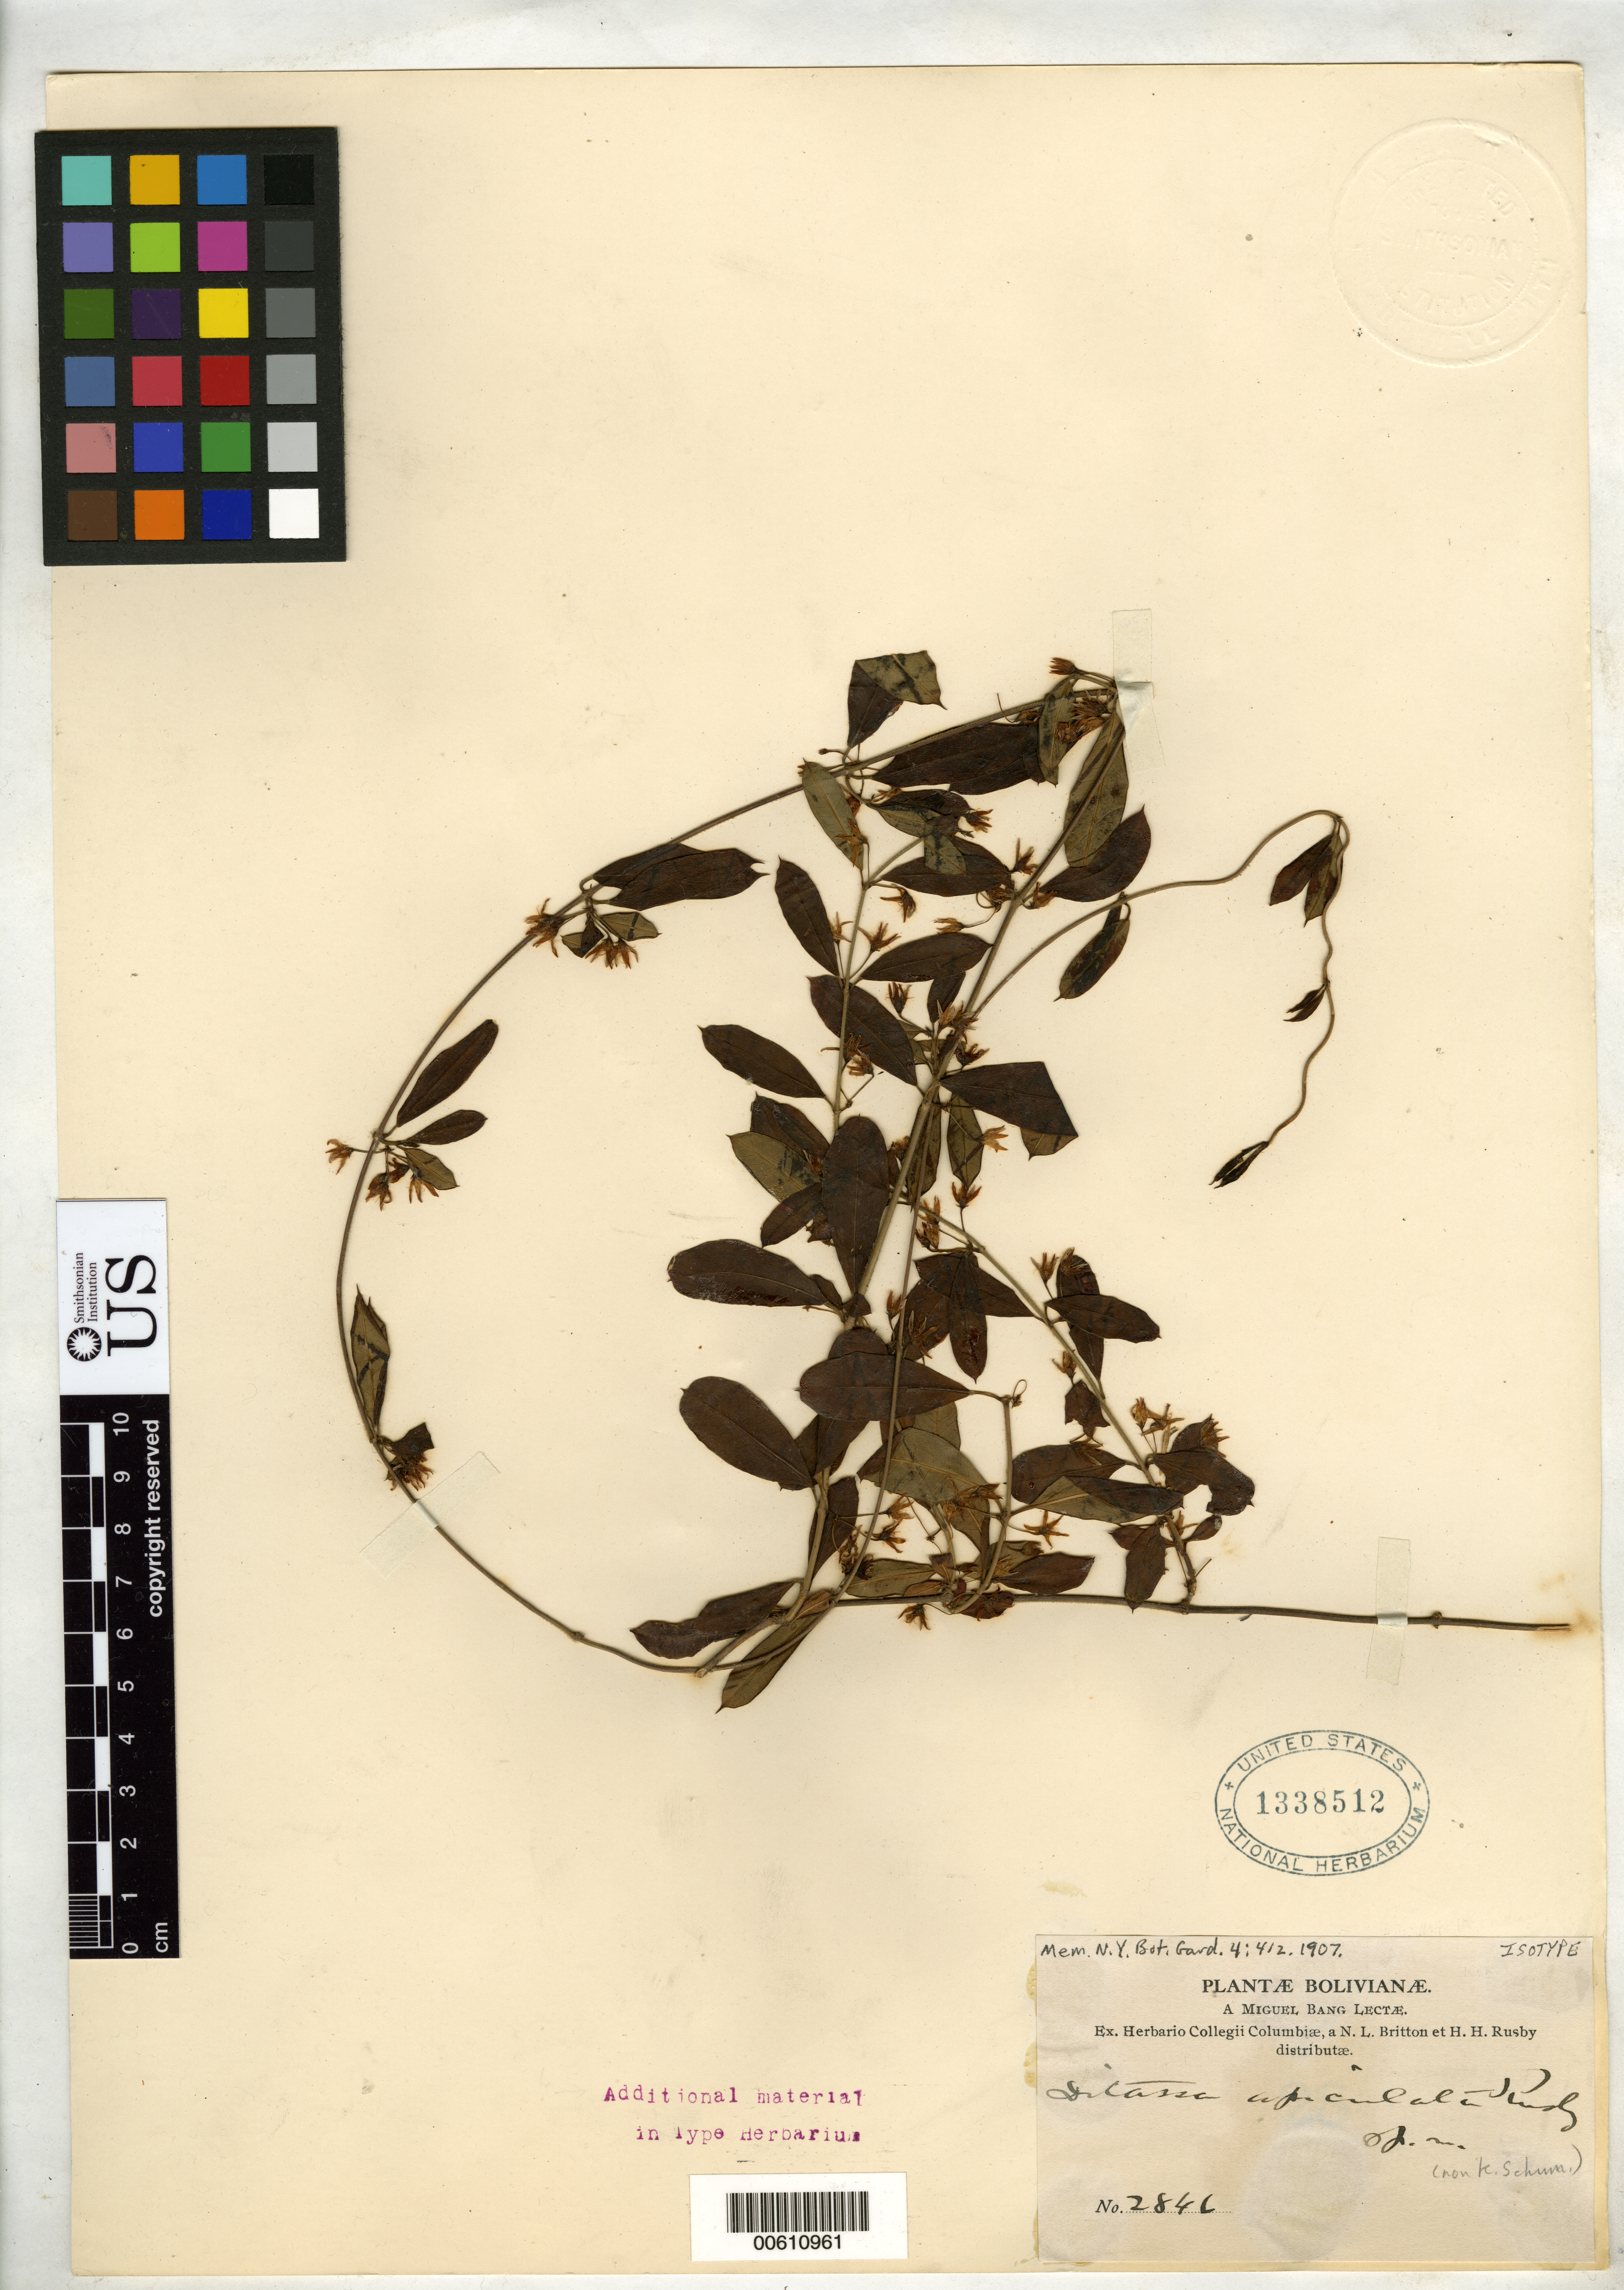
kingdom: Plantae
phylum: Tracheophyta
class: Magnoliopsida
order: Gentianales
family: Apocynaceae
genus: Ditassa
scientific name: Ditassa apiculata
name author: Rusby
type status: Isotype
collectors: M. Bang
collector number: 2846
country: Bolivia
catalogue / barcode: US 1338512